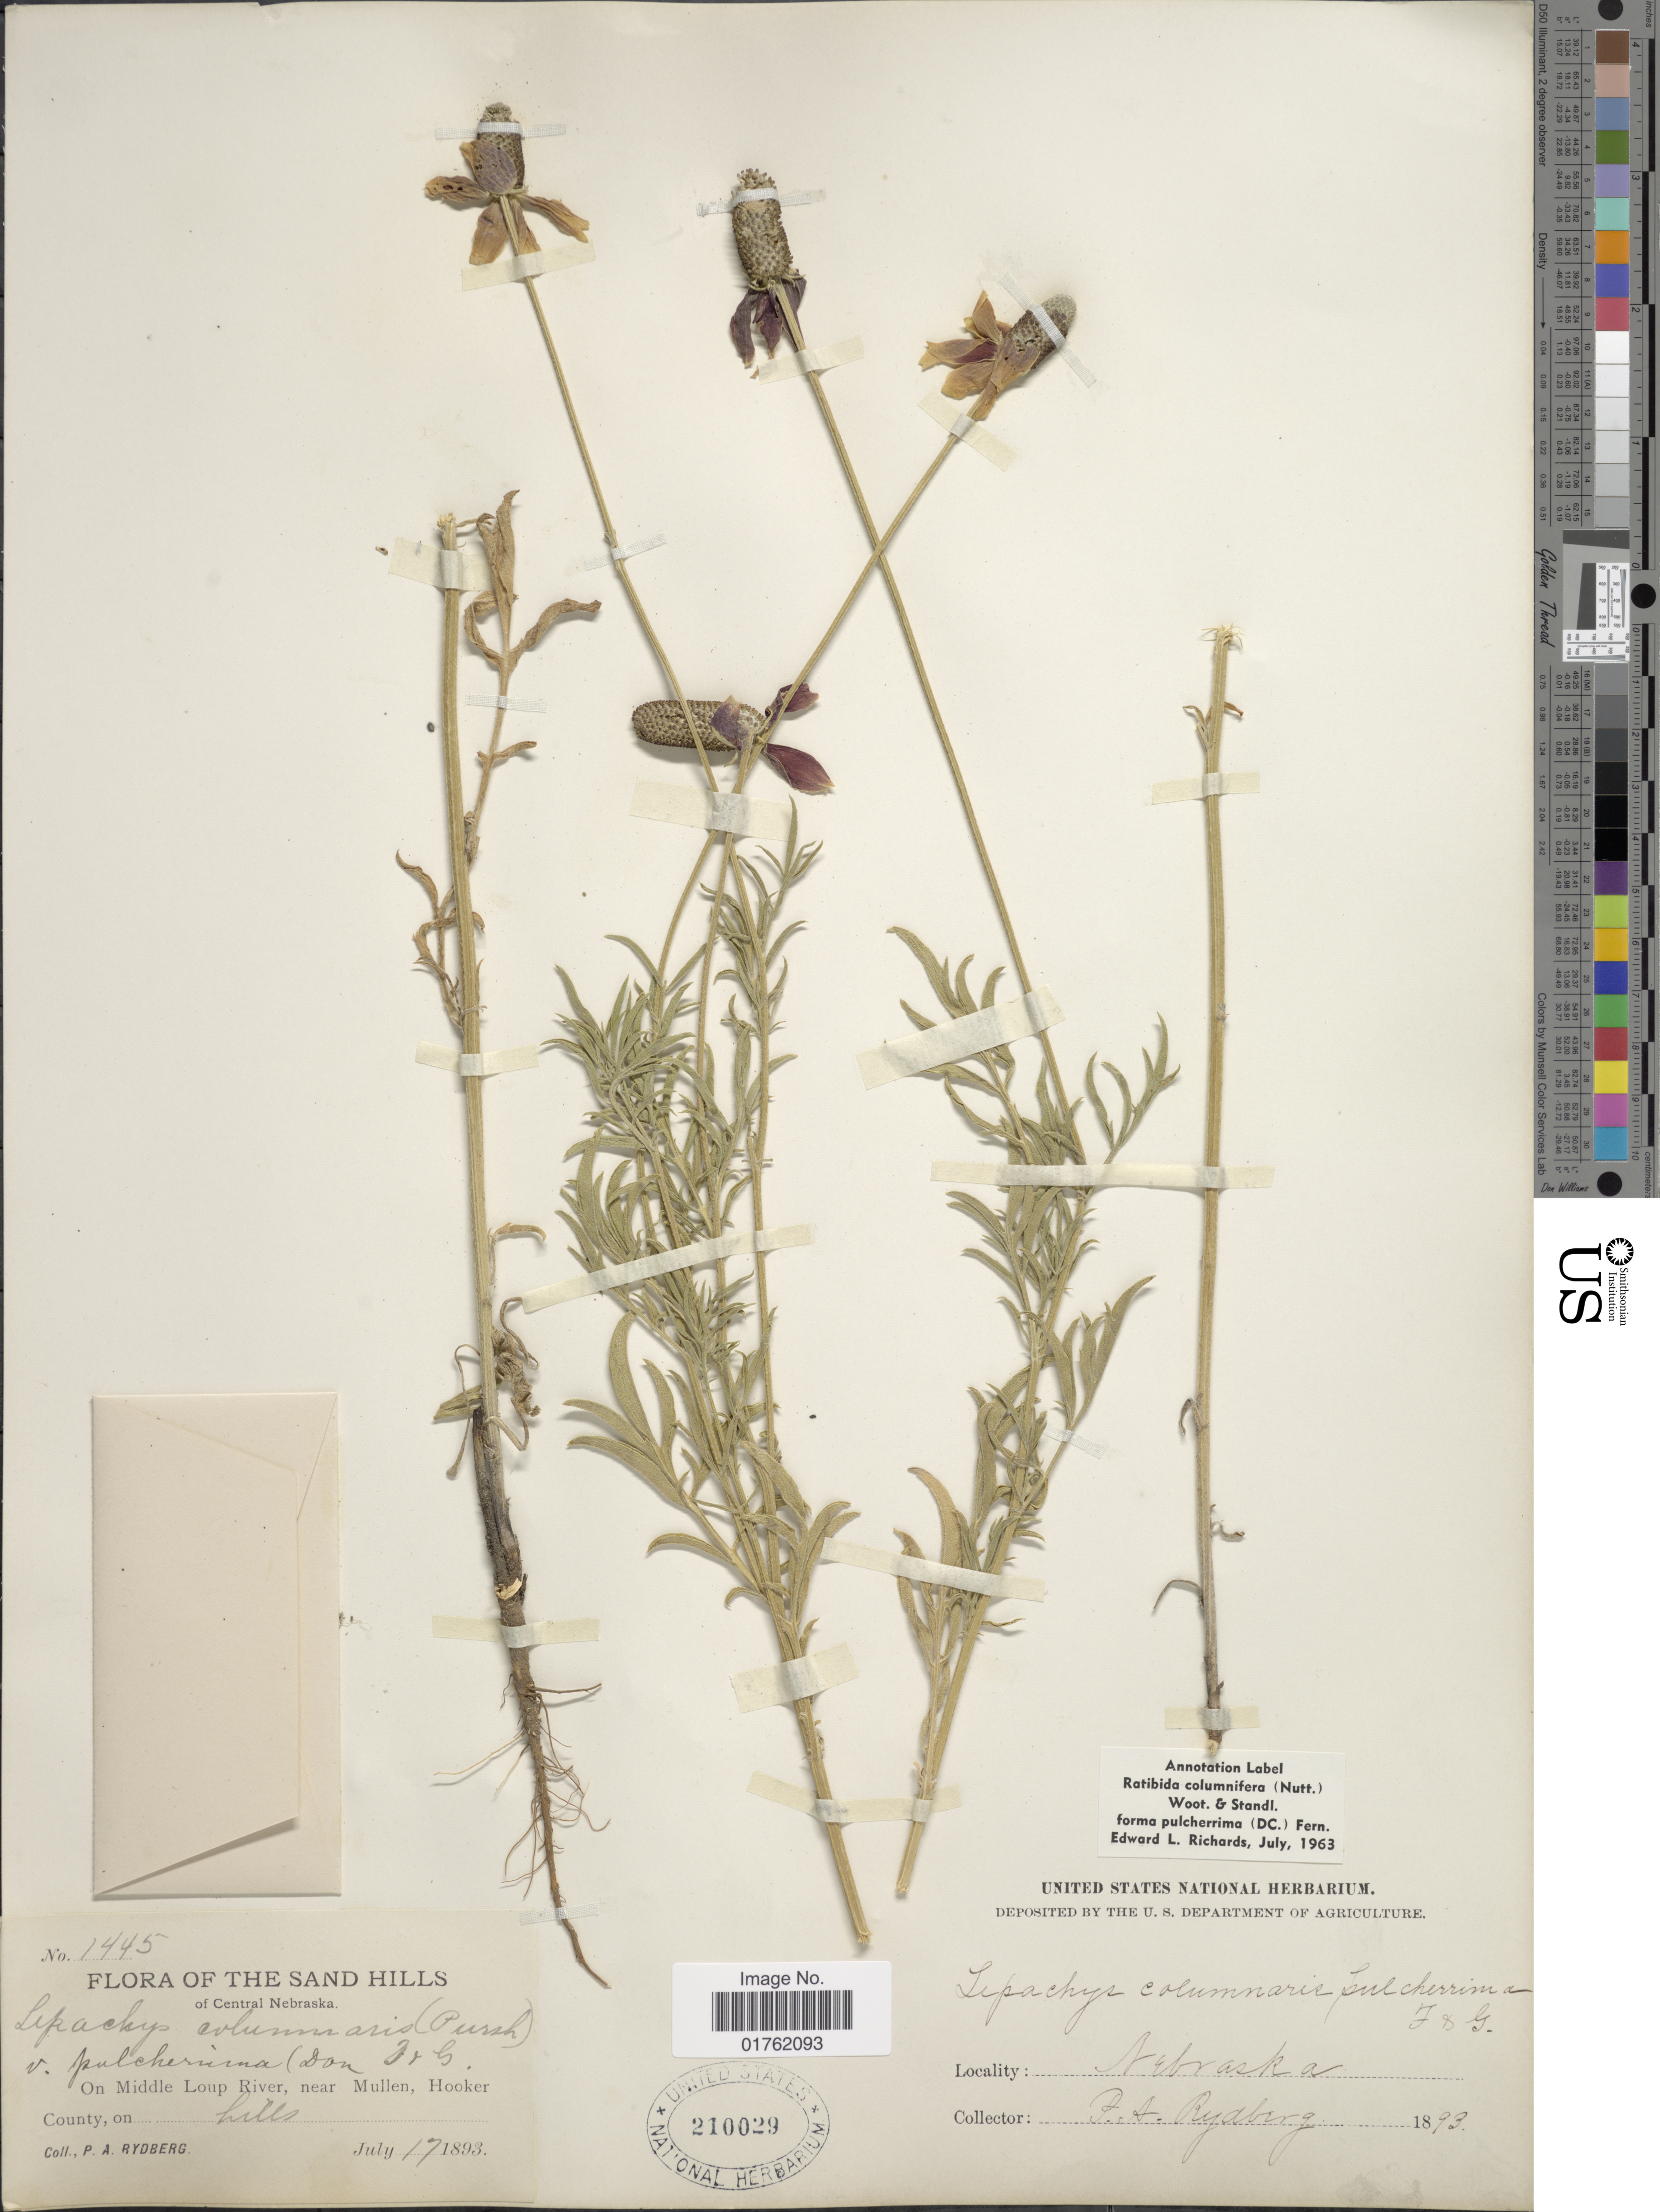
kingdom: Plantae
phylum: Tracheophyta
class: Magnoliopsida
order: Asterales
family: Asteraceae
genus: Ratibida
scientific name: Ratibida columnaris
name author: (Pursh) D. Don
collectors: P. A. Rydberg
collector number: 1445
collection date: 1893-07-17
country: United States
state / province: Nebraska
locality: The Sand Hills of Central Nebraska, On Middle Loup River, near Mullen, Hooker County, on hills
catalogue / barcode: US 210029